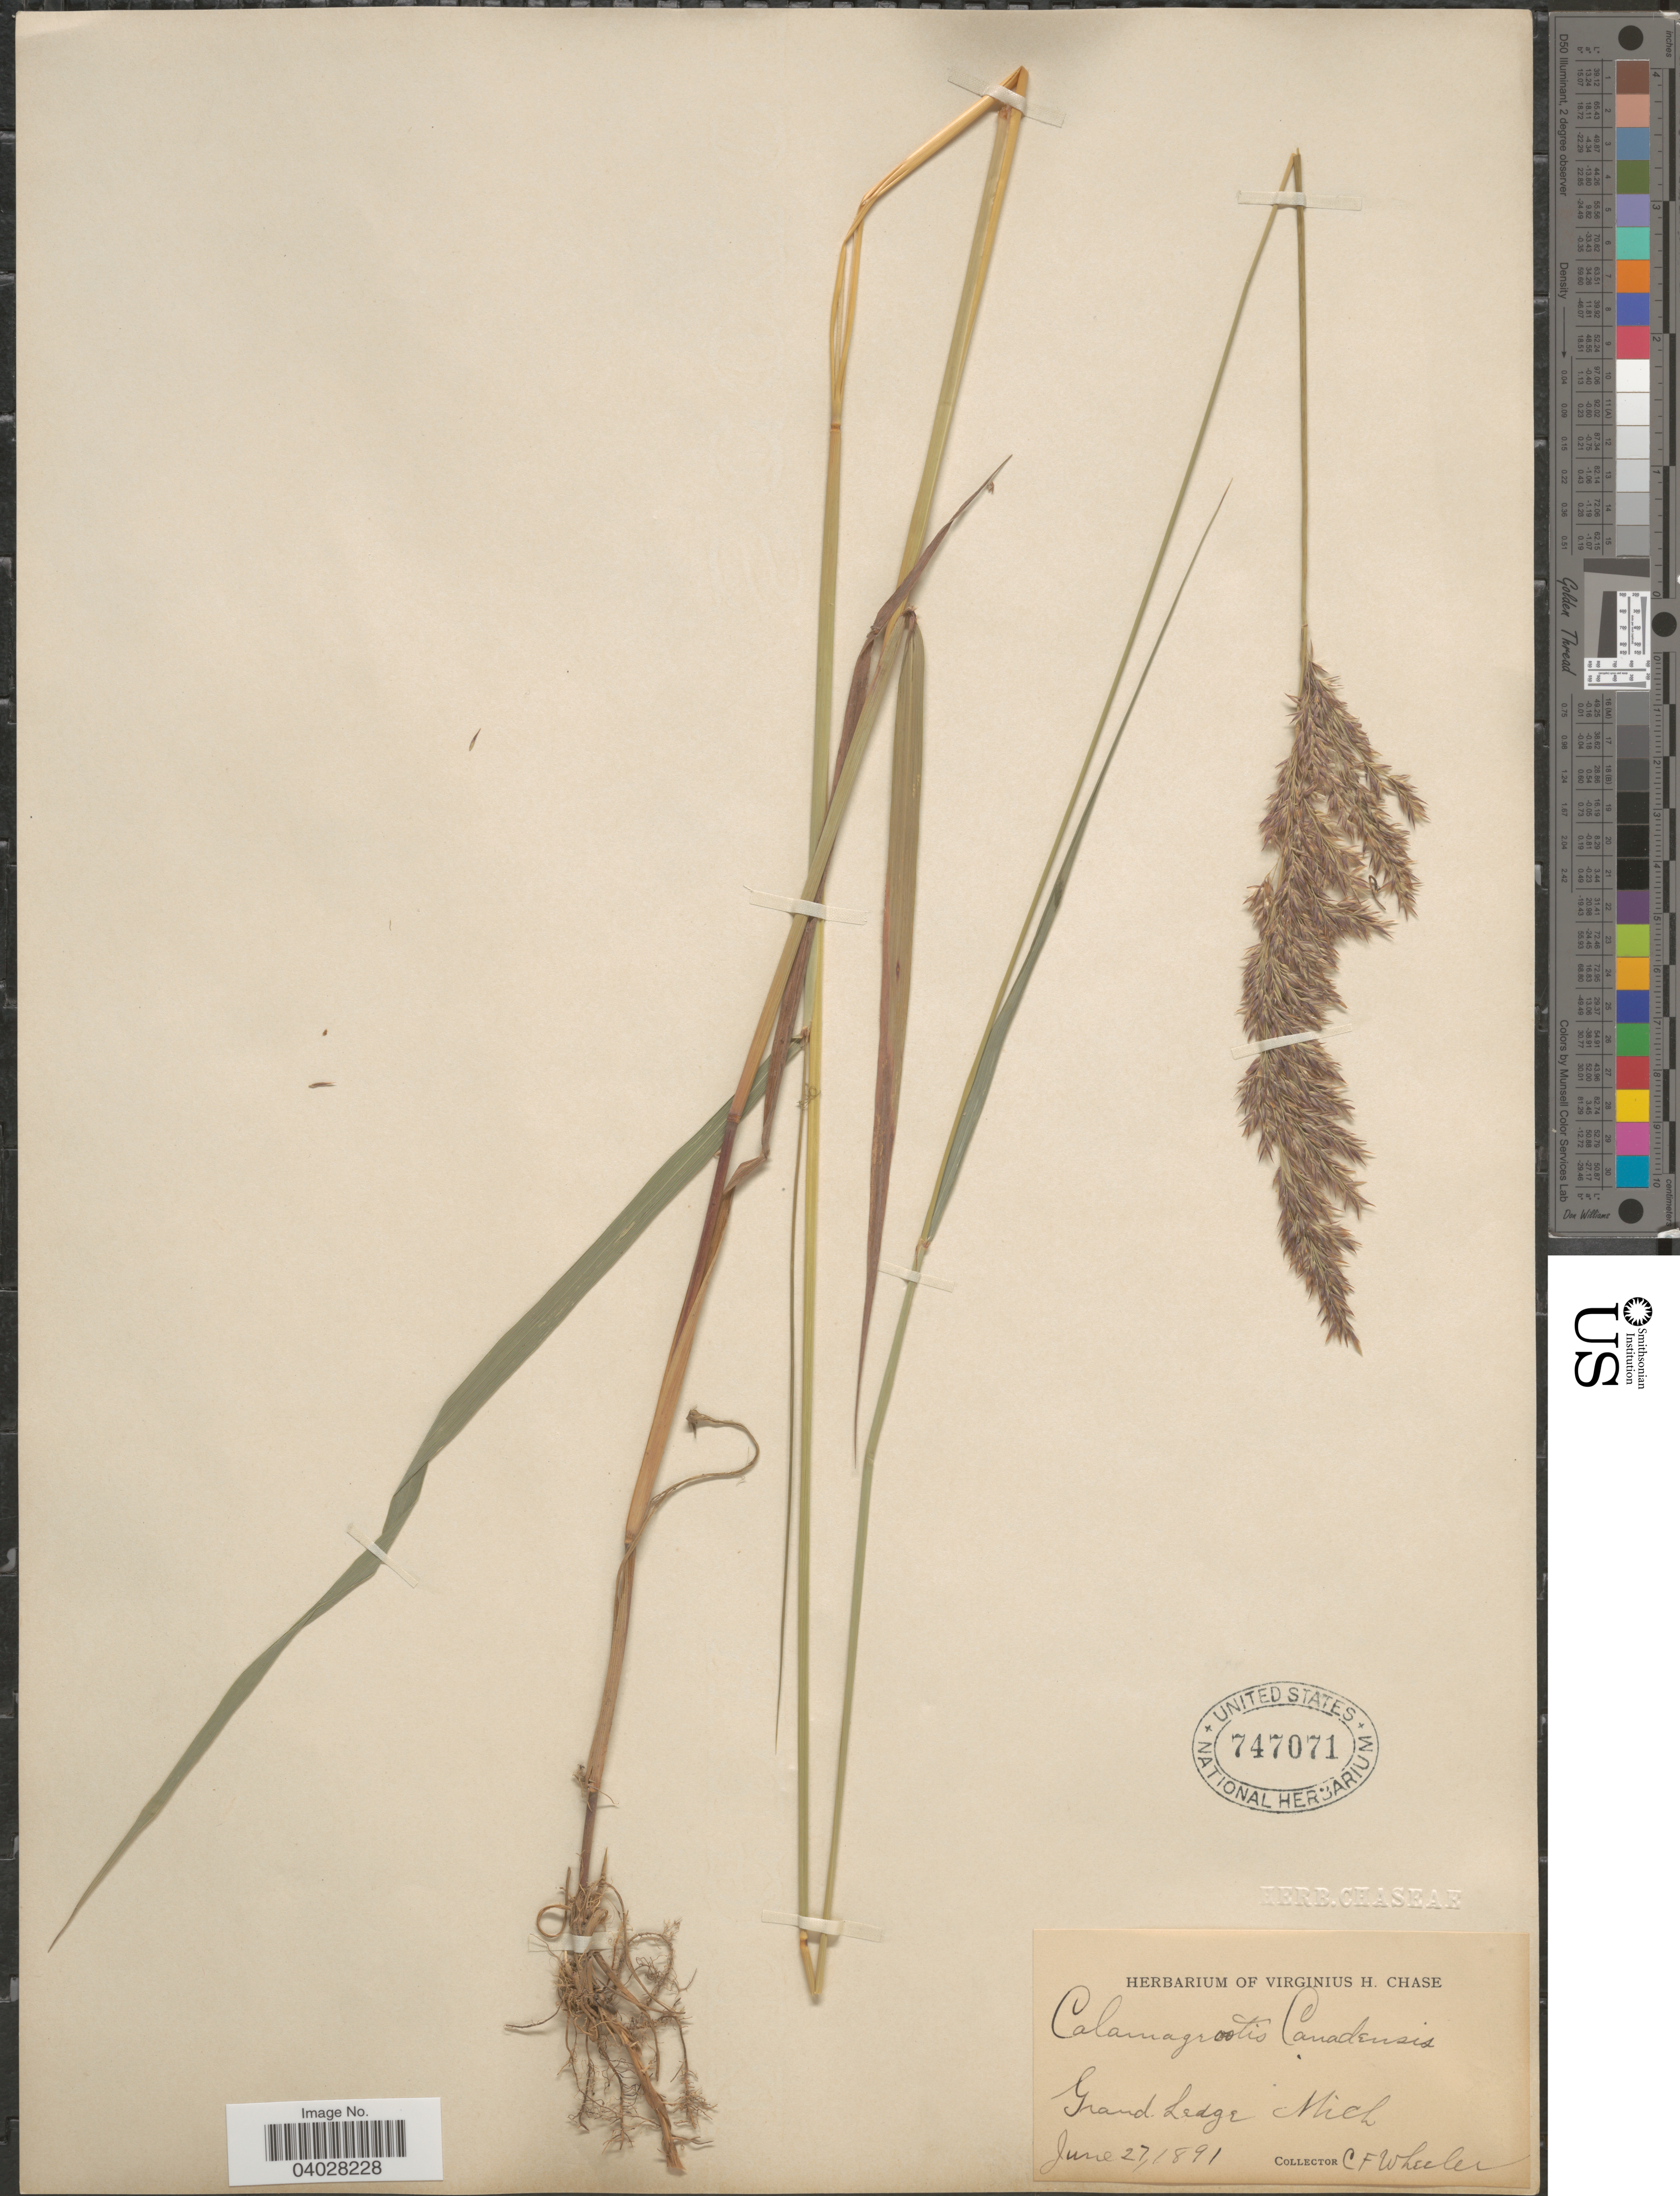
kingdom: Plantae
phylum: Tracheophyta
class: Liliopsida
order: Poales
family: Poaceae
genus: Calamagrostis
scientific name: Calamagrostis canadensis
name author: (Michx.) P. Beauv.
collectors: C. Wheeler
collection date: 1891-06-27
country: United States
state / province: Michigan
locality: Grand. Ledge.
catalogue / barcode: US 747071